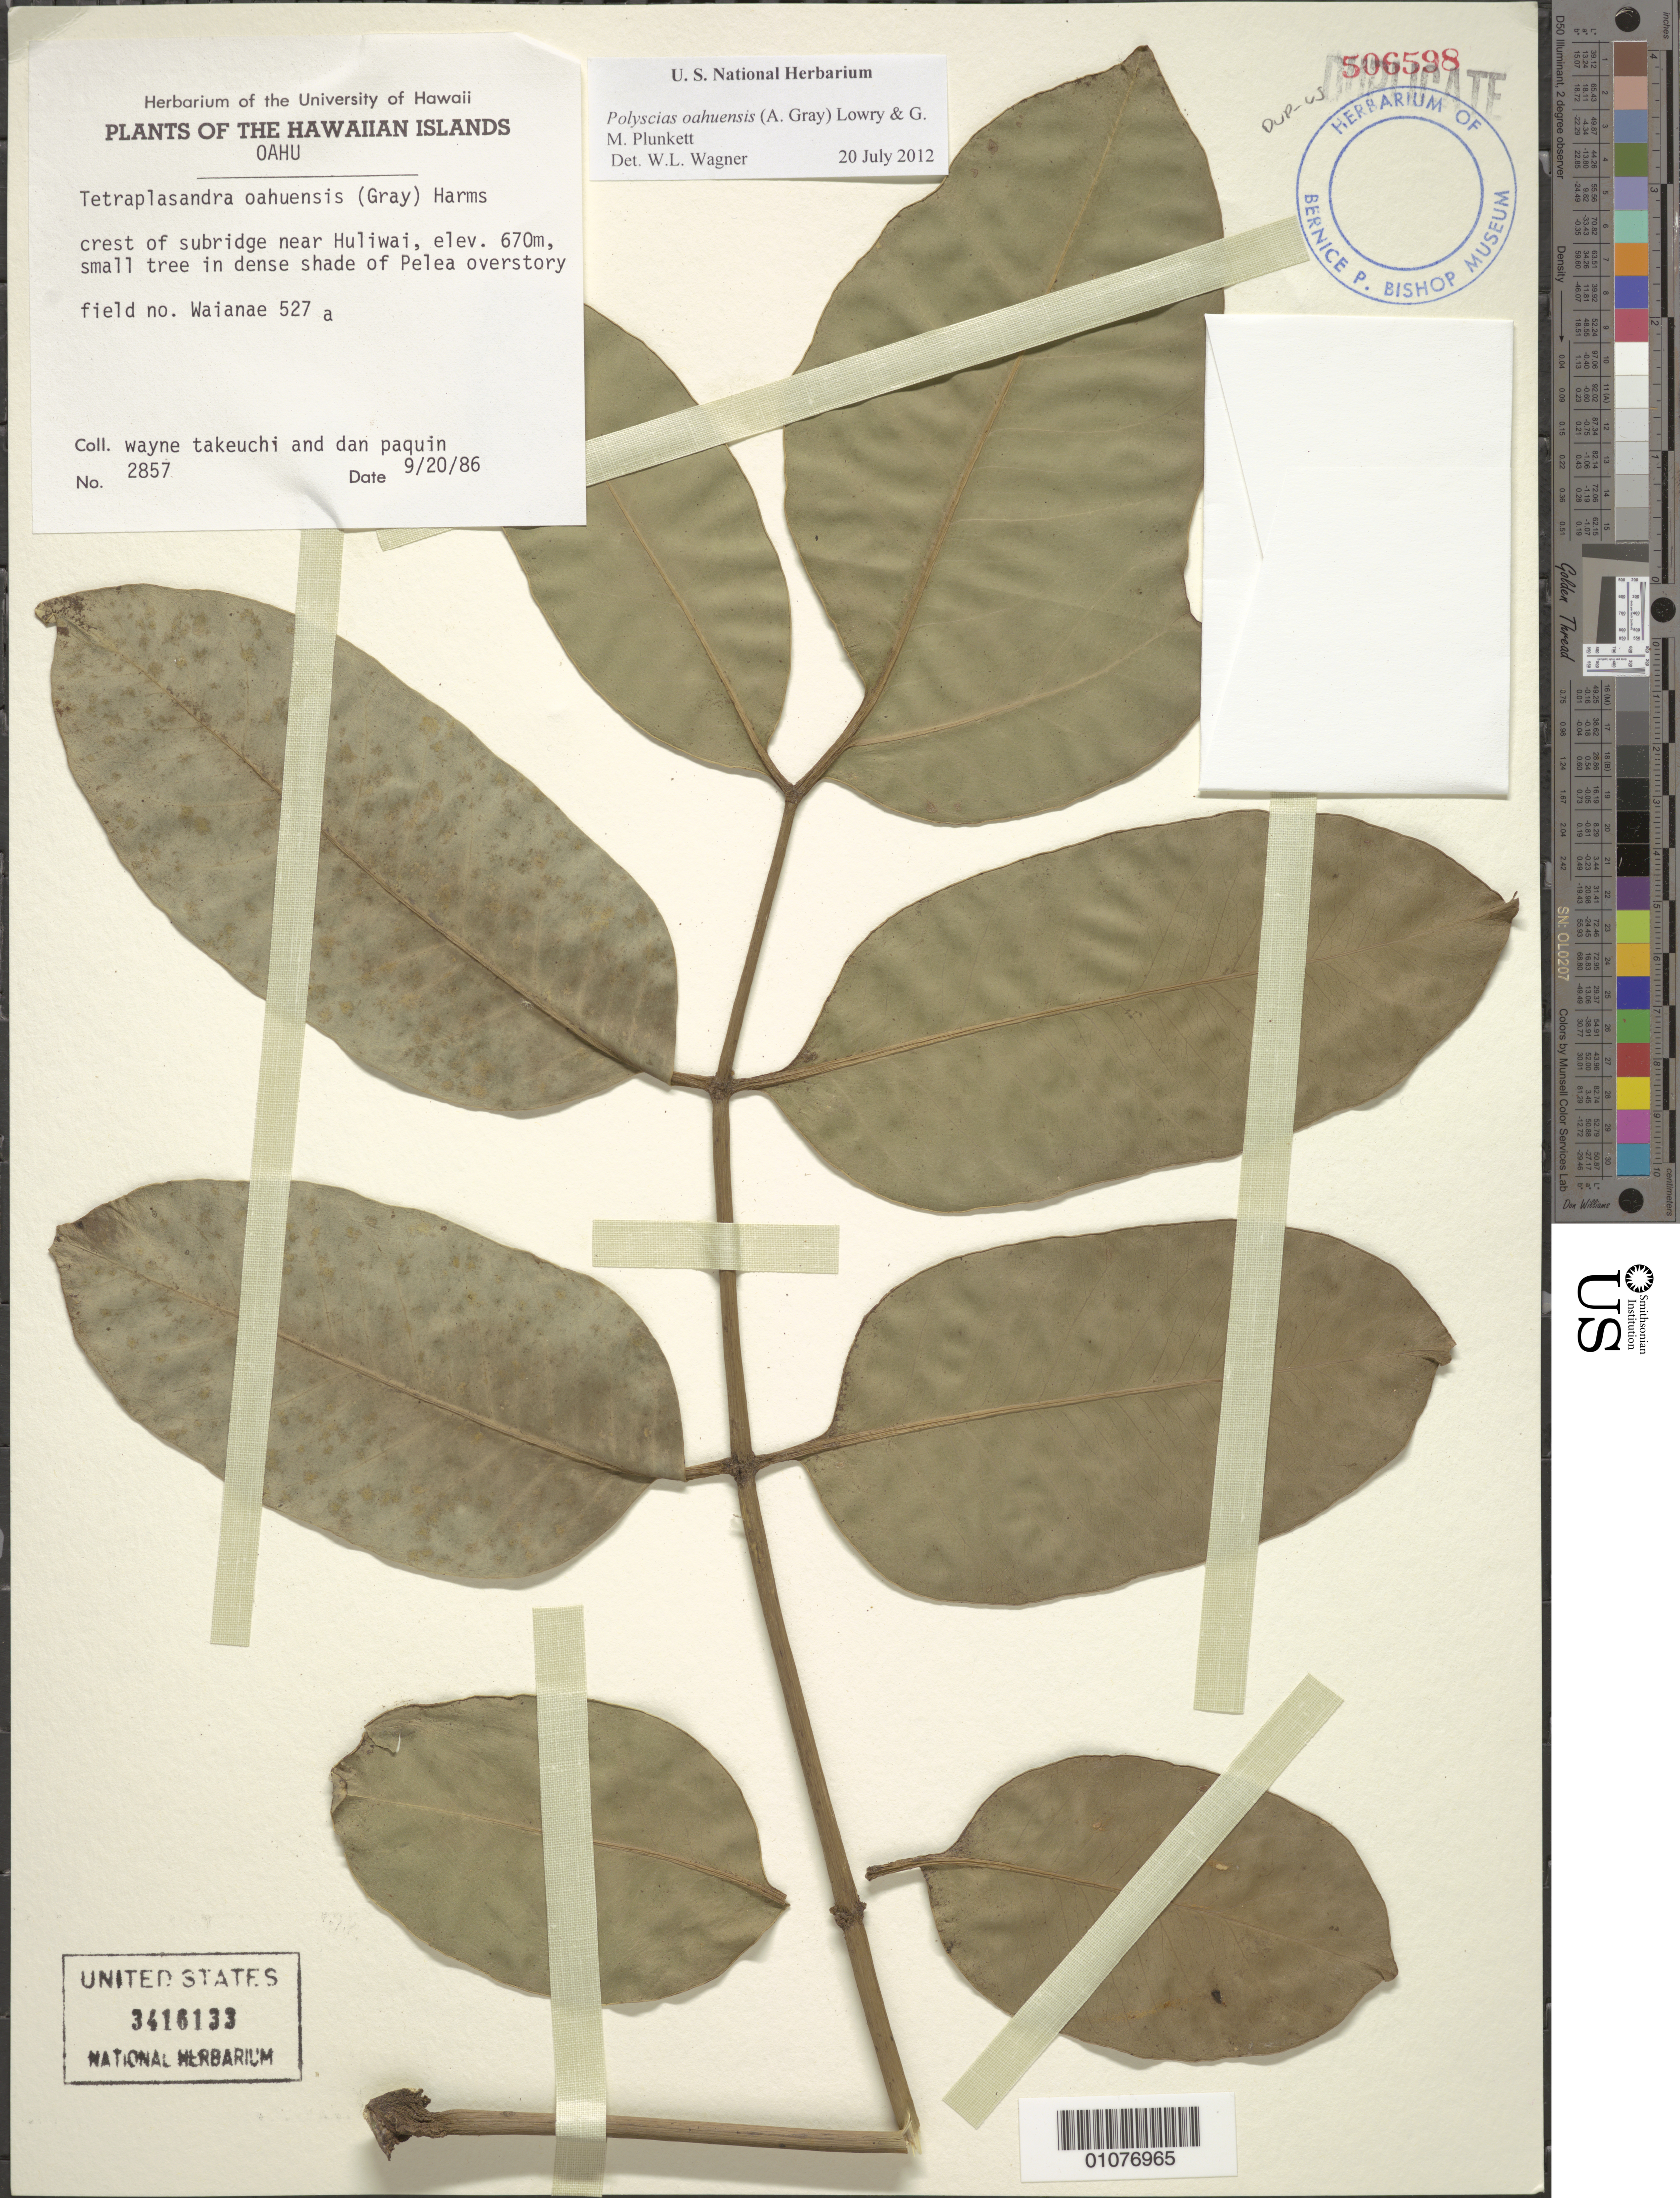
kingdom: Plantae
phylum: Tracheophyta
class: Magnoliopsida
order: Apiales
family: Araliaceae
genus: Polyscias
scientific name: Polyscias oahuensis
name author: (A. Gray) Lowry & G. M. Plunkett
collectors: W. N. Takeuchi & D. Paquin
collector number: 2857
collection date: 1986-09-20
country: United States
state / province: Hawaii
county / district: Honolulu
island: Oahu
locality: Crest of subridge near Huliwai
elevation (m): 670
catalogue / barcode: US 3416133